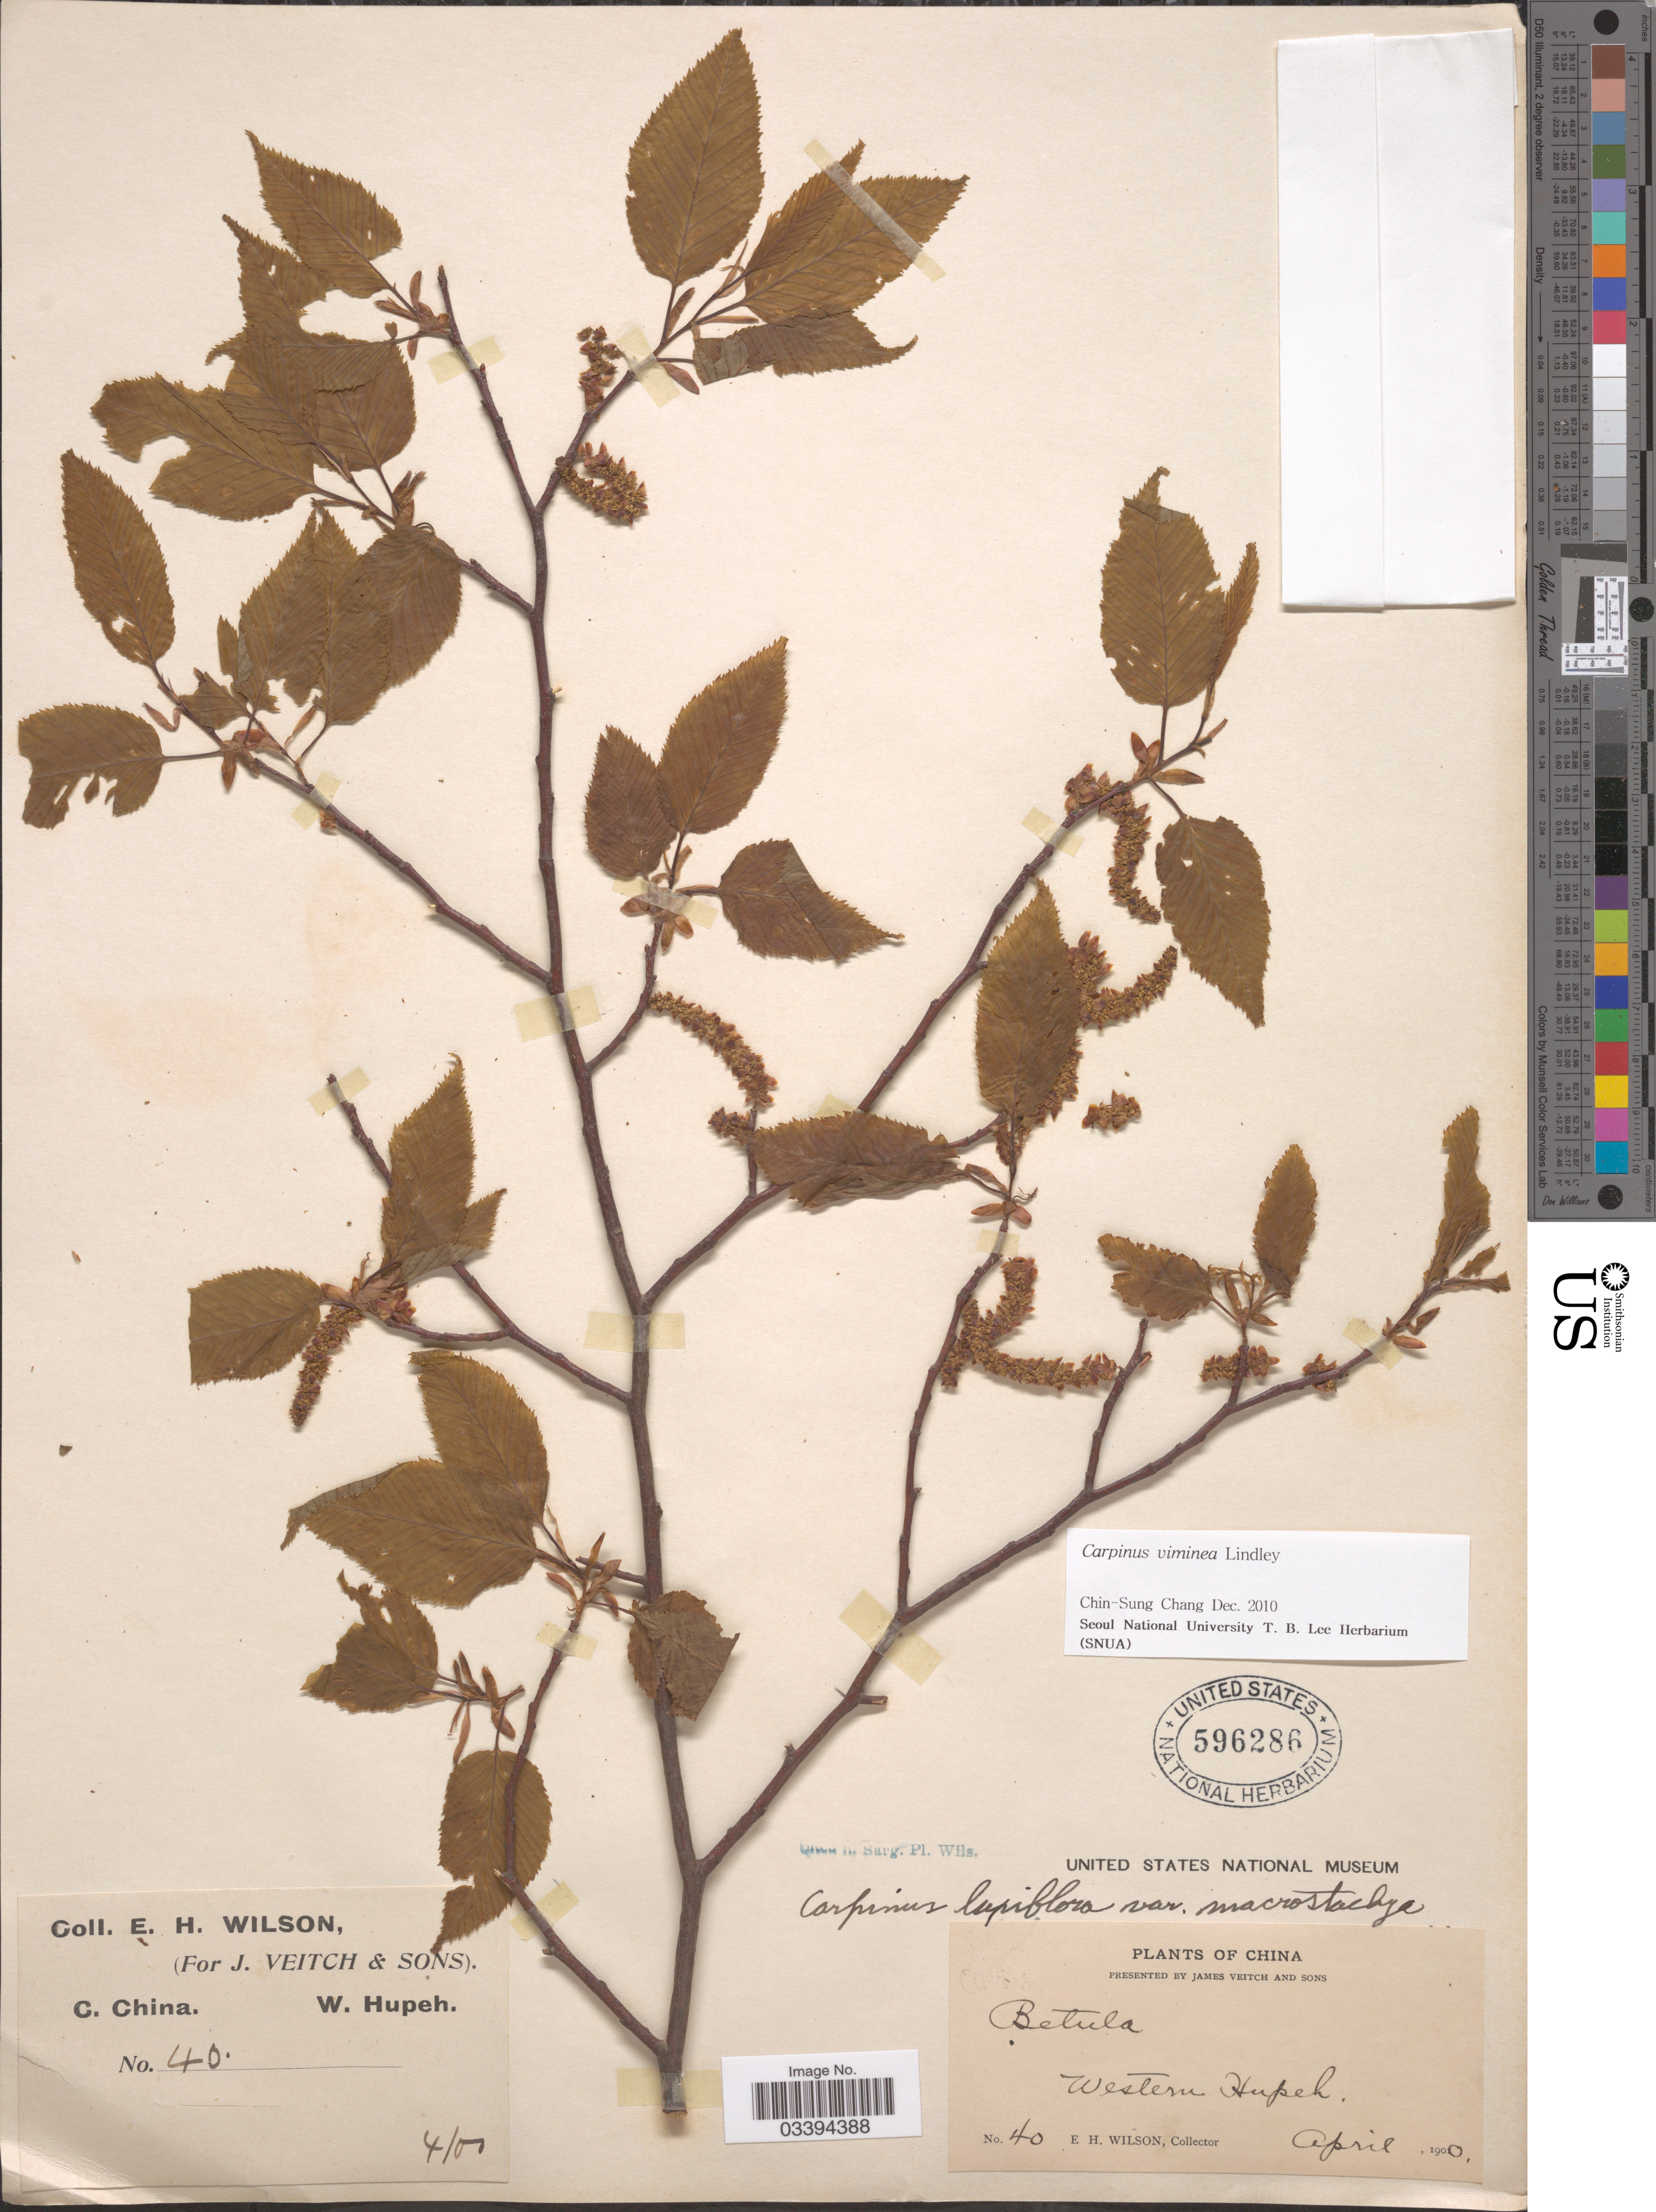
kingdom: Plantae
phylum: Tracheophyta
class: Magnoliopsida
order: Fagales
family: Betulaceae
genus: Carpinus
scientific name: Carpinus viminea var. viminea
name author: Lindl. ex Wall.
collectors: E. Wilson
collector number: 40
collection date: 1900-04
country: China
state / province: Hubei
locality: C. China. Western Hupeh.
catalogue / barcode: US 596286